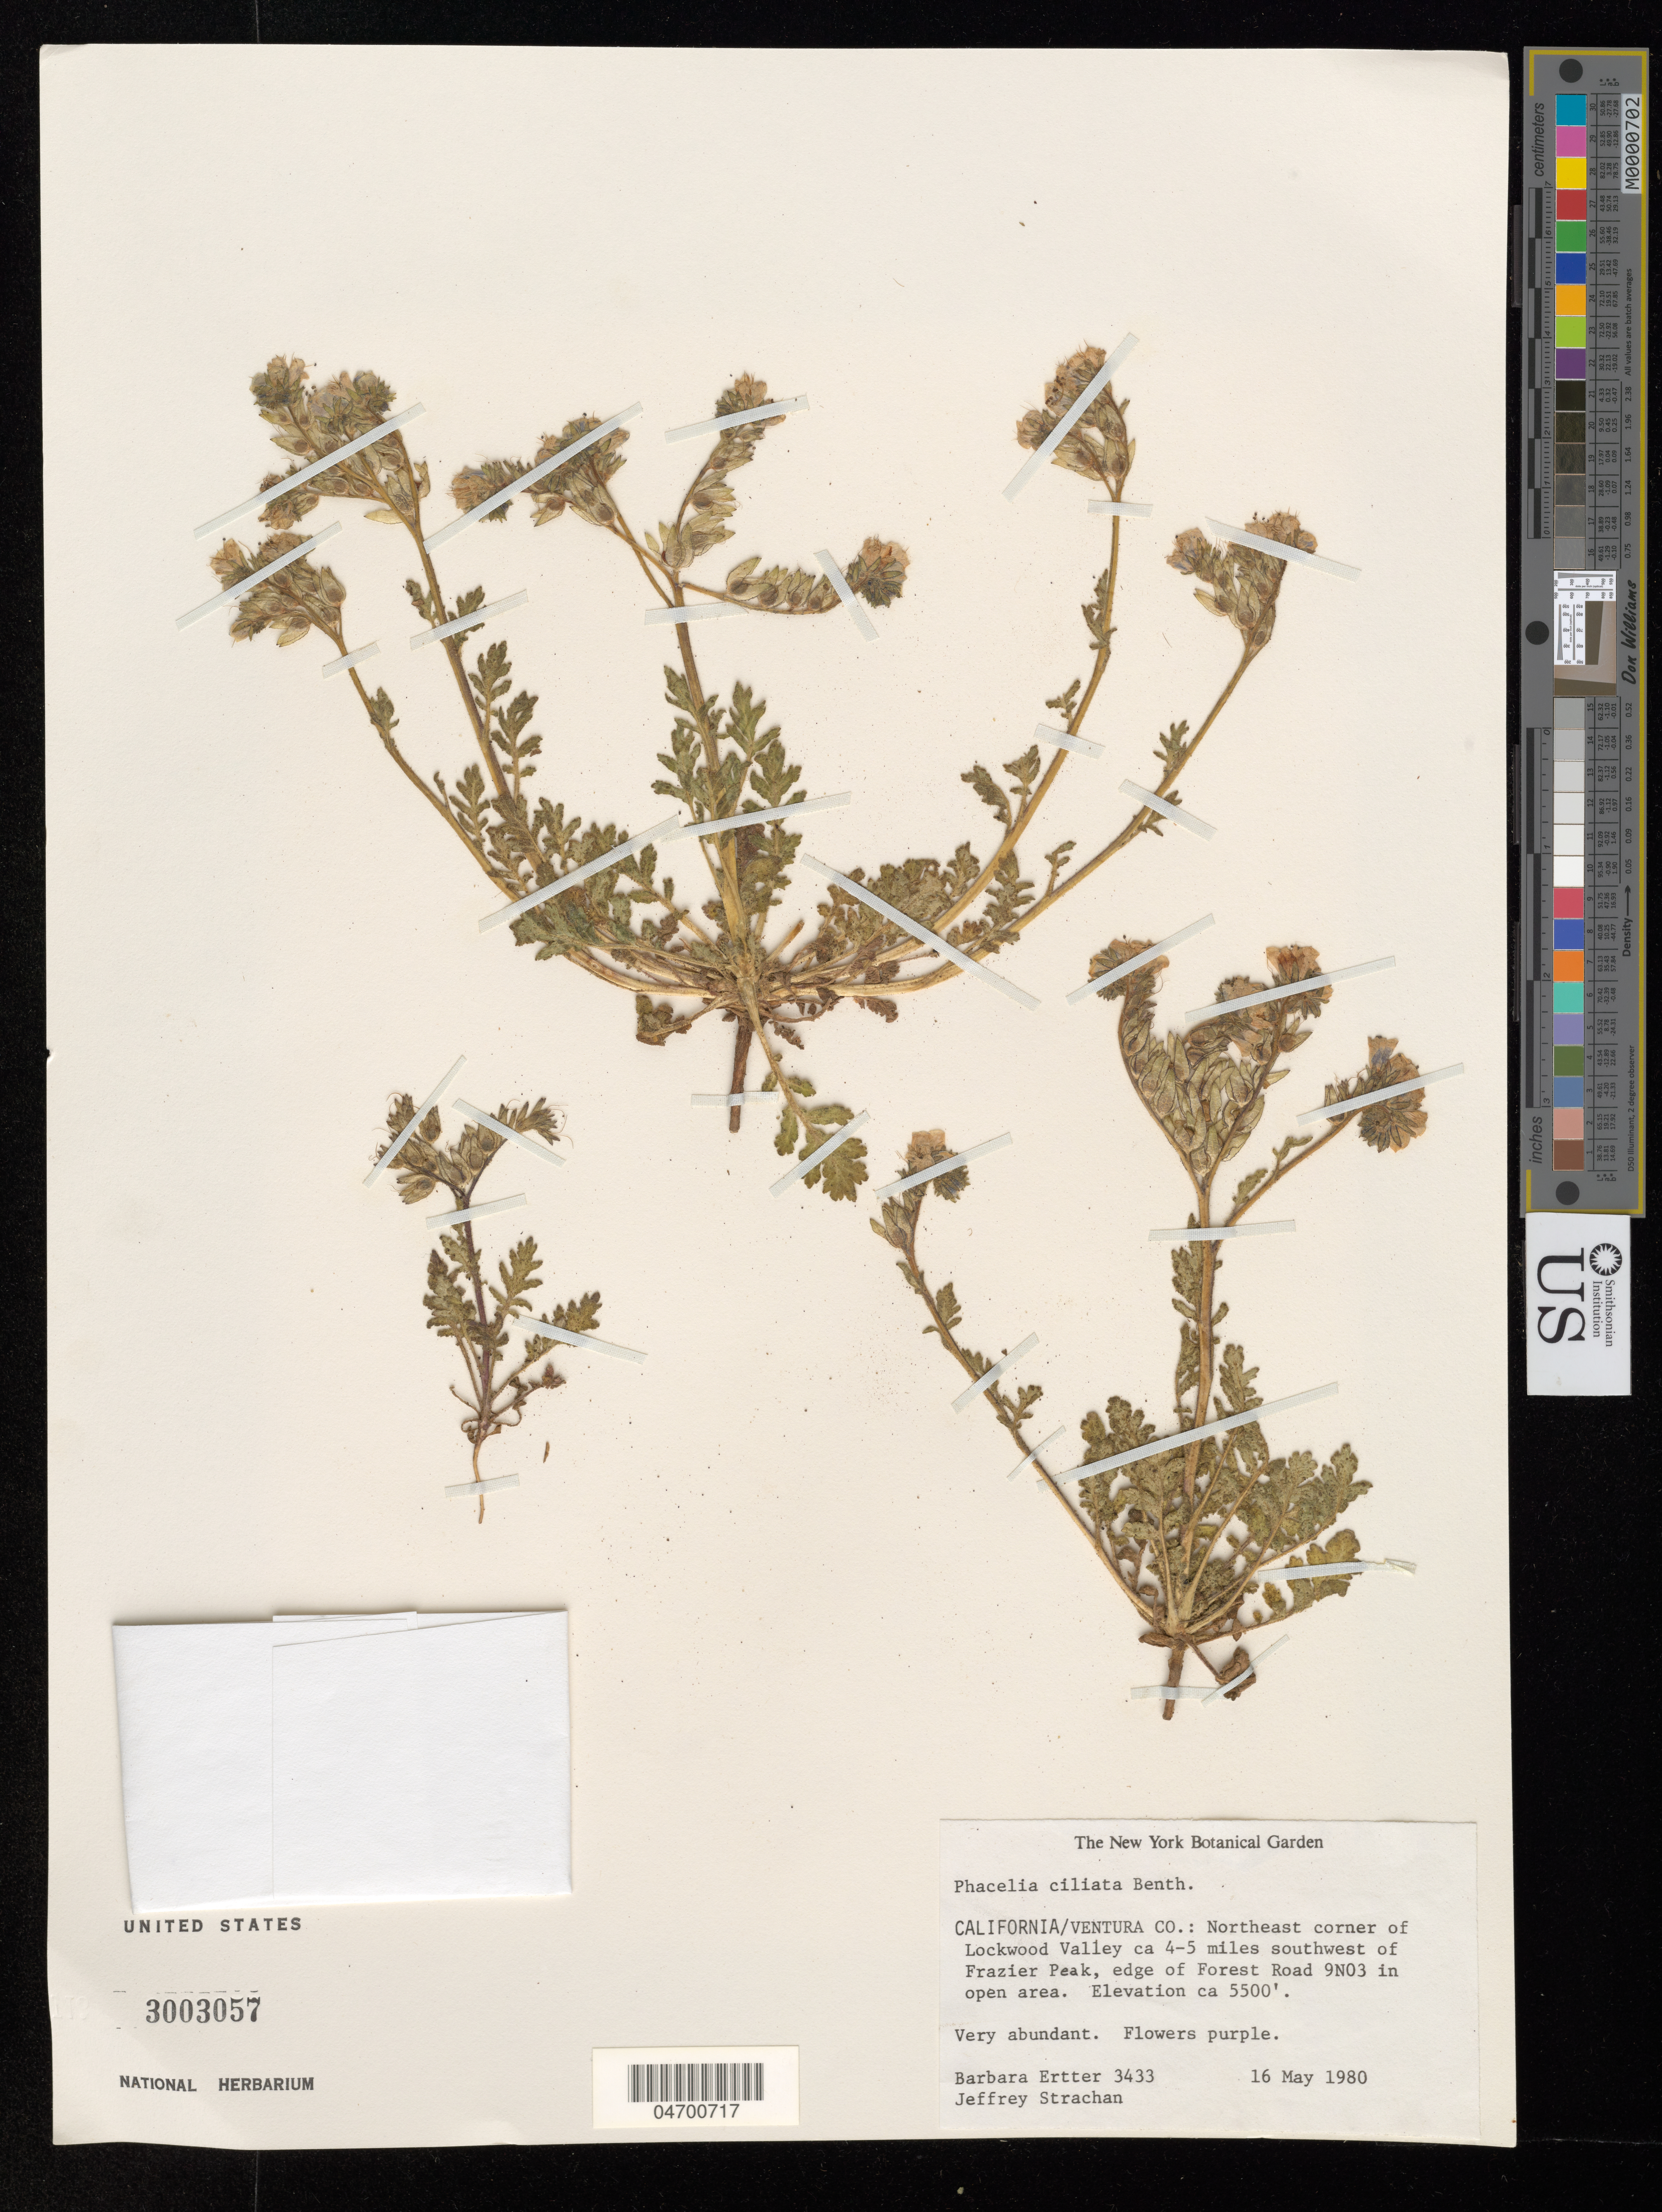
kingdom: Plantae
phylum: Tracheophyta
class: Magnoliopsida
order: Boraginales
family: Hydrophyllaceae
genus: Phacelia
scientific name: Phacelia ciliata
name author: Benth.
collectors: B. Ertter & J. Strachan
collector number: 3433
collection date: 1980-05-16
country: United States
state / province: California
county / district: Ventura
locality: Ventura Co.: Northeast corner of Lockwood Valley ca 4-5 miles southwest of Frazier Peak, edge of Forest Road 9N03 in open area.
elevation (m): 1676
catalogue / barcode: US 3003057